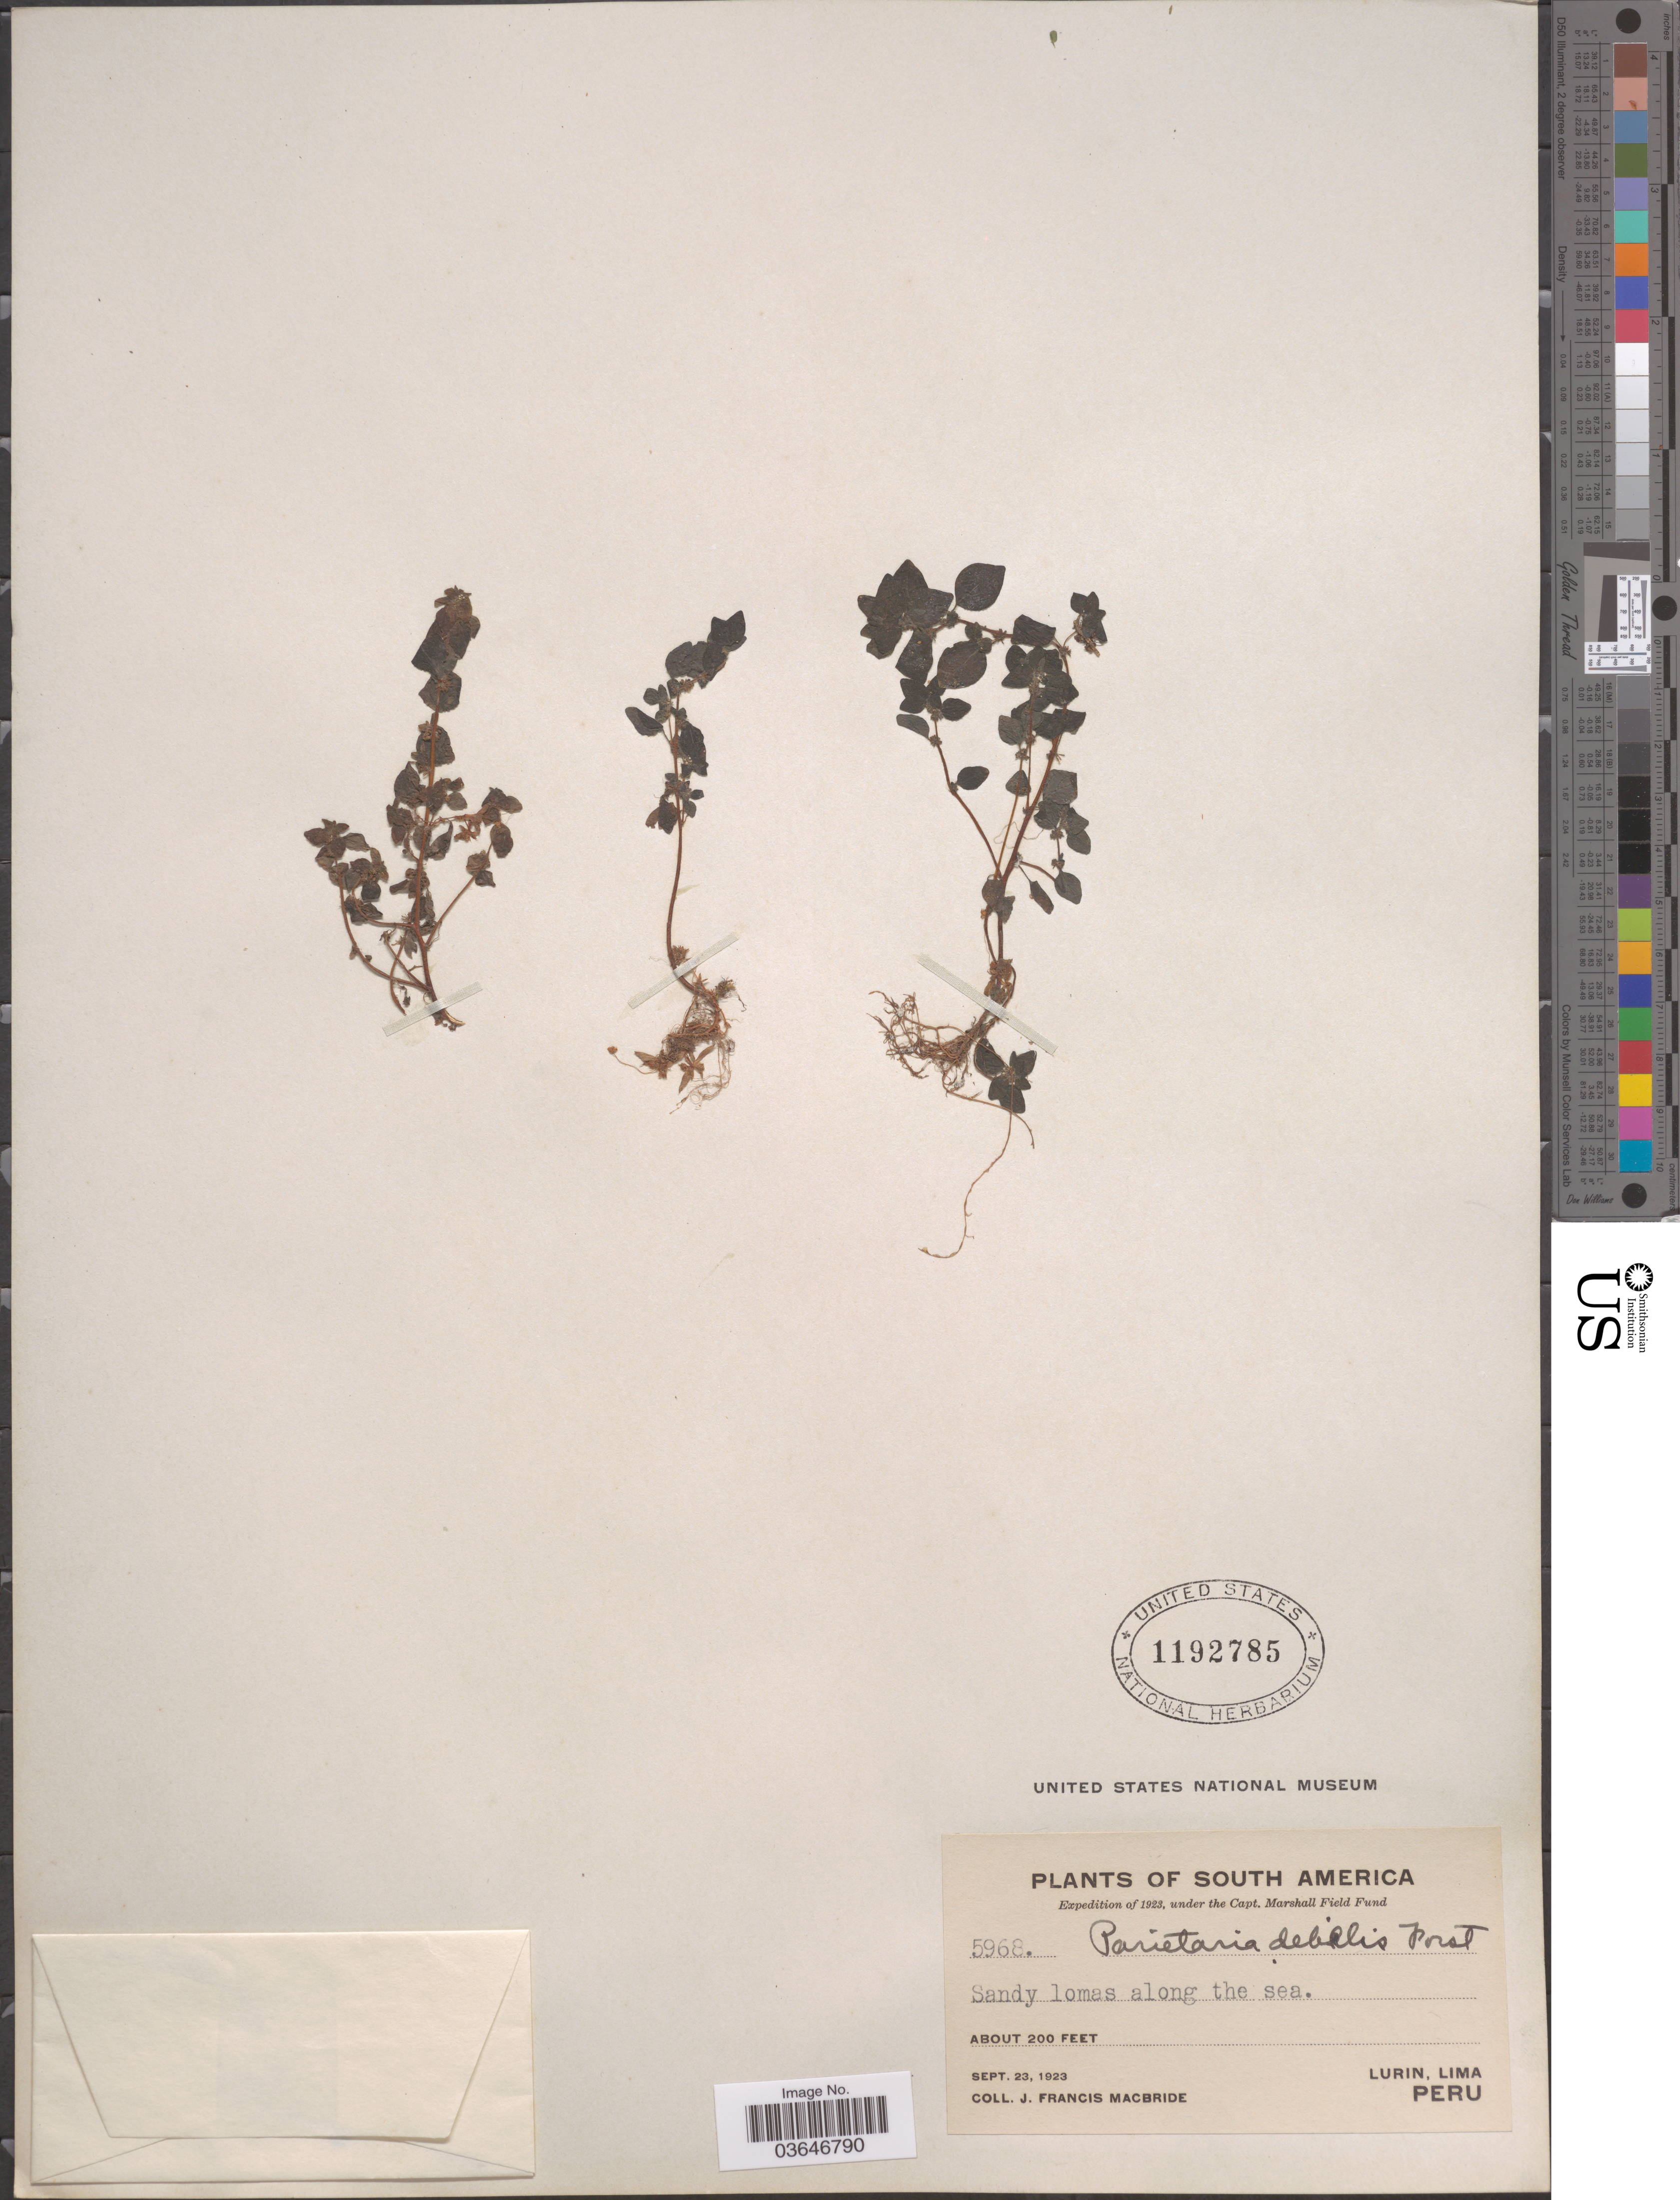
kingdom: Plantae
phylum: Tracheophyta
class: Magnoliopsida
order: Rosales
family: Urticaceae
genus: Parietaria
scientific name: Parietaria debilis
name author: G. Forst.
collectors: J. F. Macbride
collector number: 5968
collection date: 1923-09-23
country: Peru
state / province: Lima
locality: Lurin.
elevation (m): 61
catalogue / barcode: US 1192785